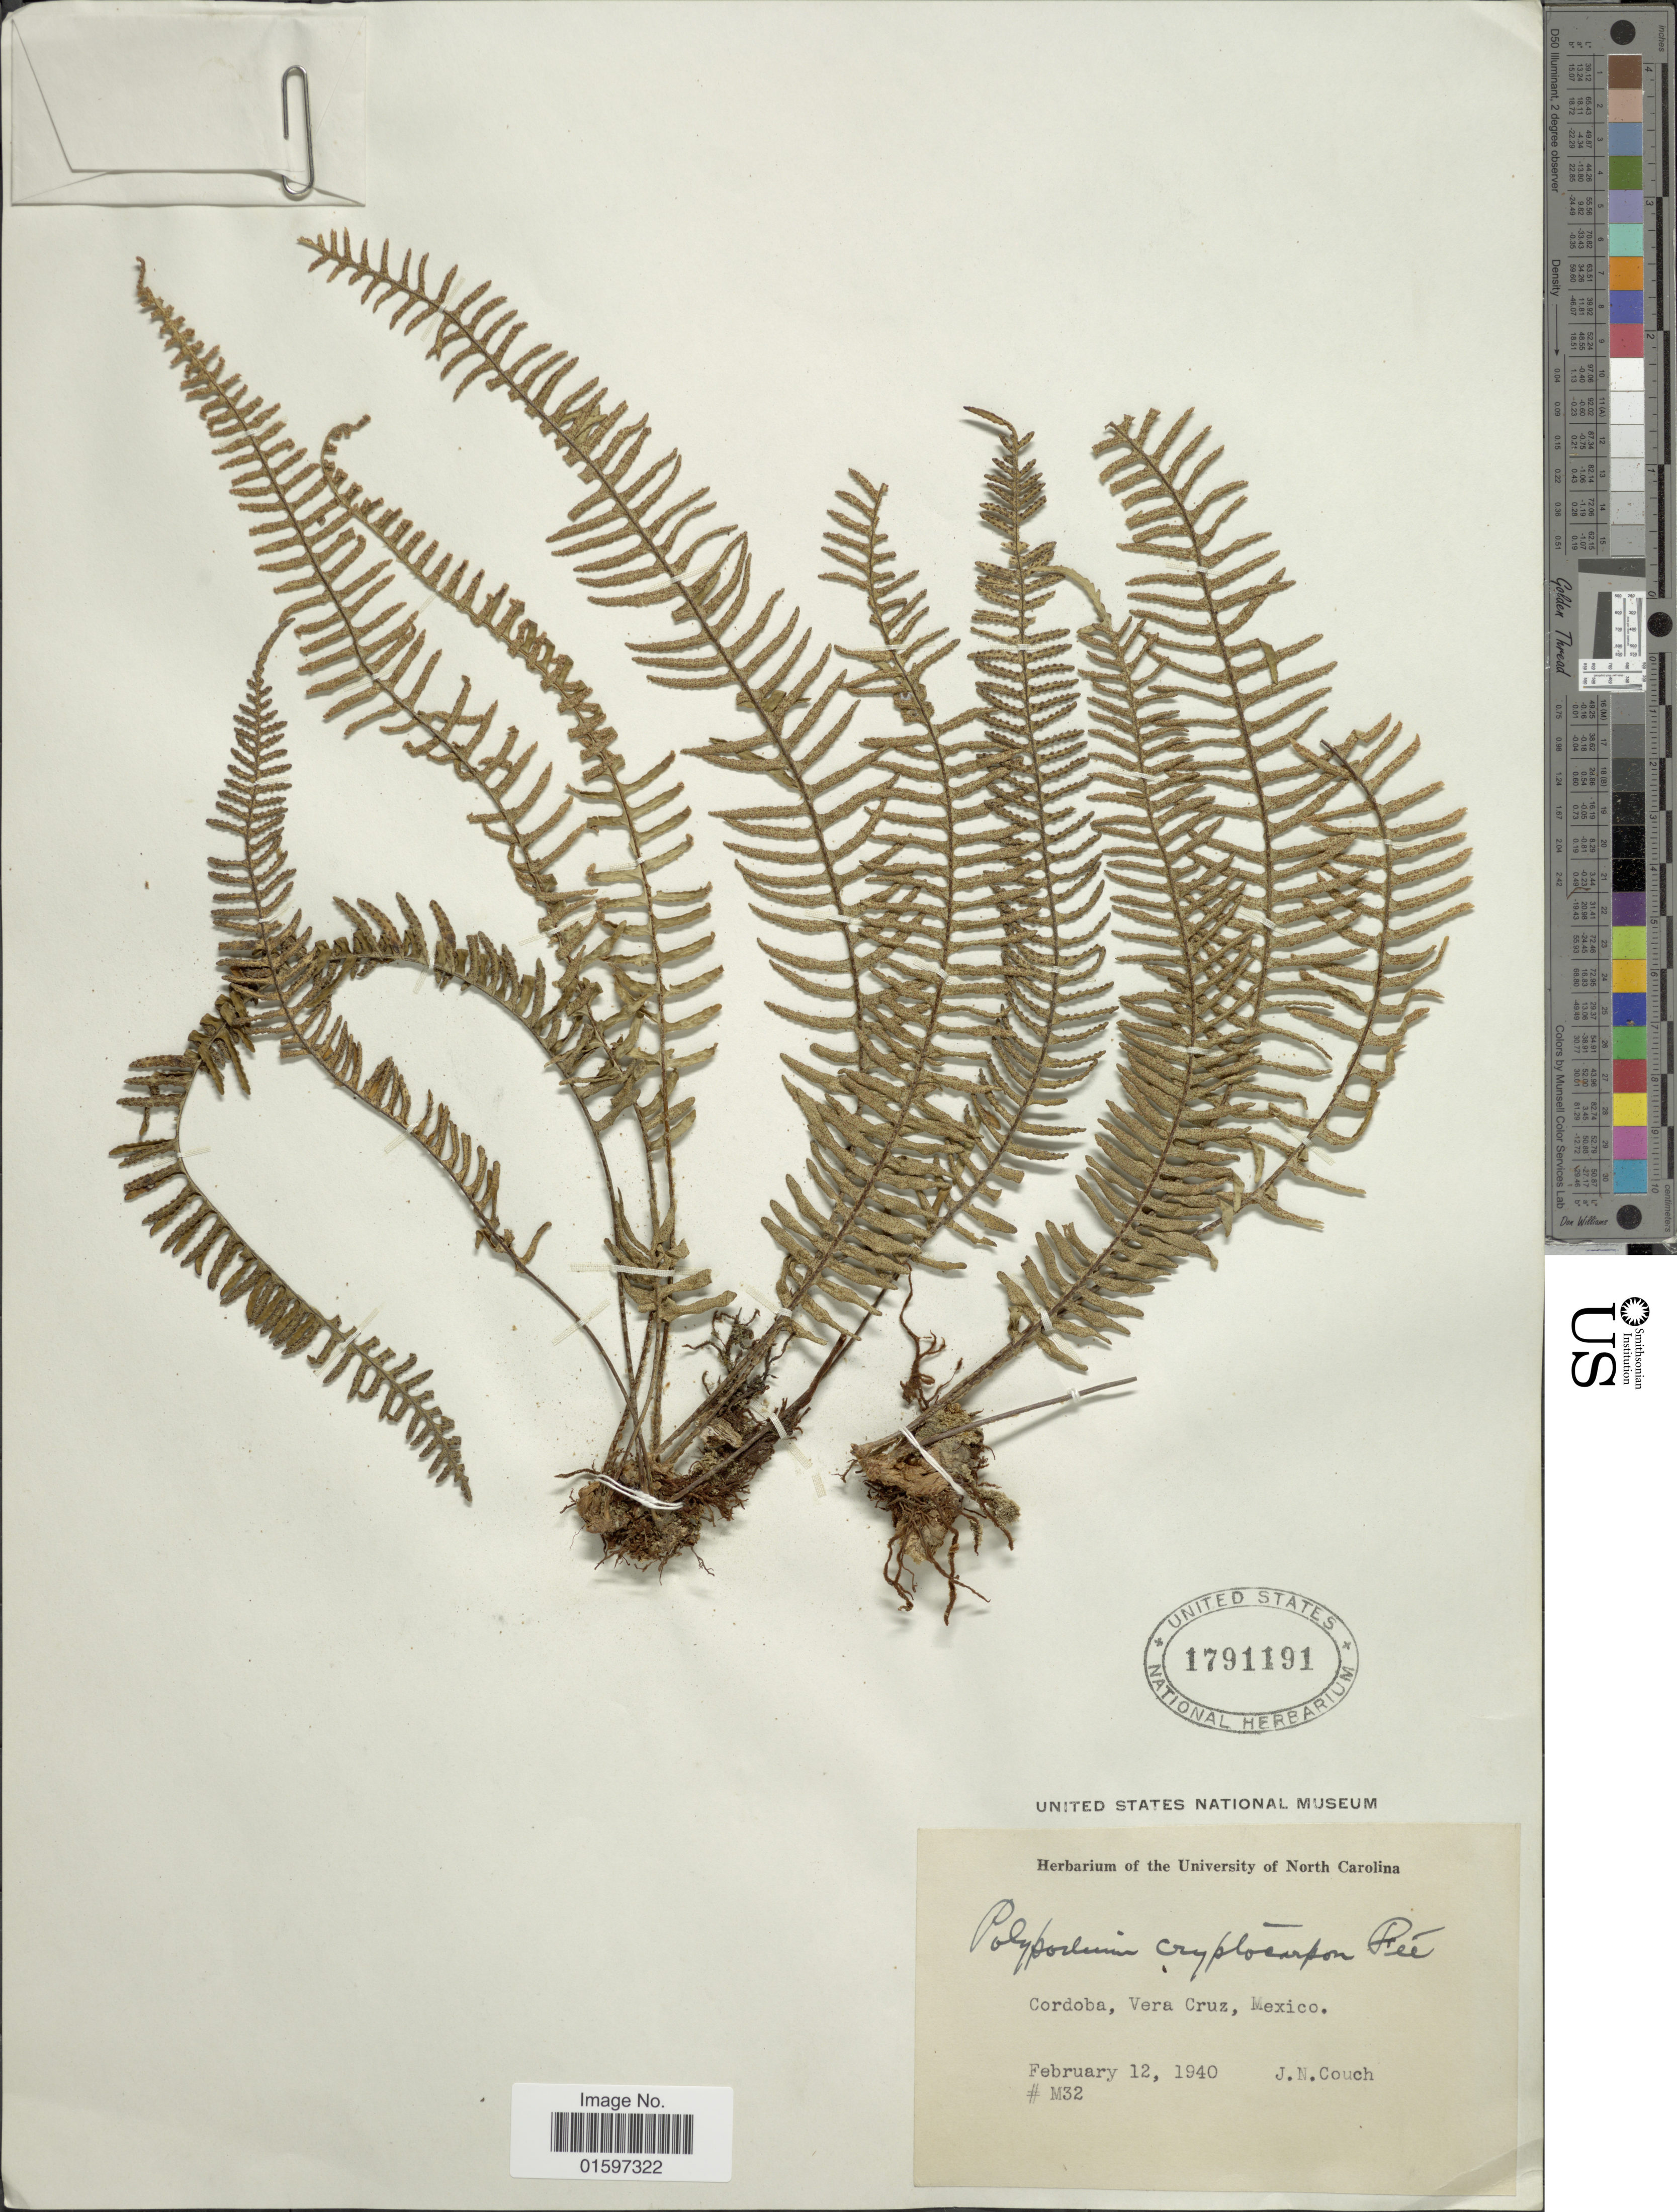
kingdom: Plantae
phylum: Tracheophyta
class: Polypodiopsida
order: Polypodiales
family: Polypodiaceae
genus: Pleopeltis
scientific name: Pleopeltis cryptocarpa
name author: (Fée) A.R. Sm. & Tejero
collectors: J. N. Couch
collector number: M32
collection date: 1940-02-12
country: Mexico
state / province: Veracruz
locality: Cordoba, Vera Cruz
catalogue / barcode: US 1791191